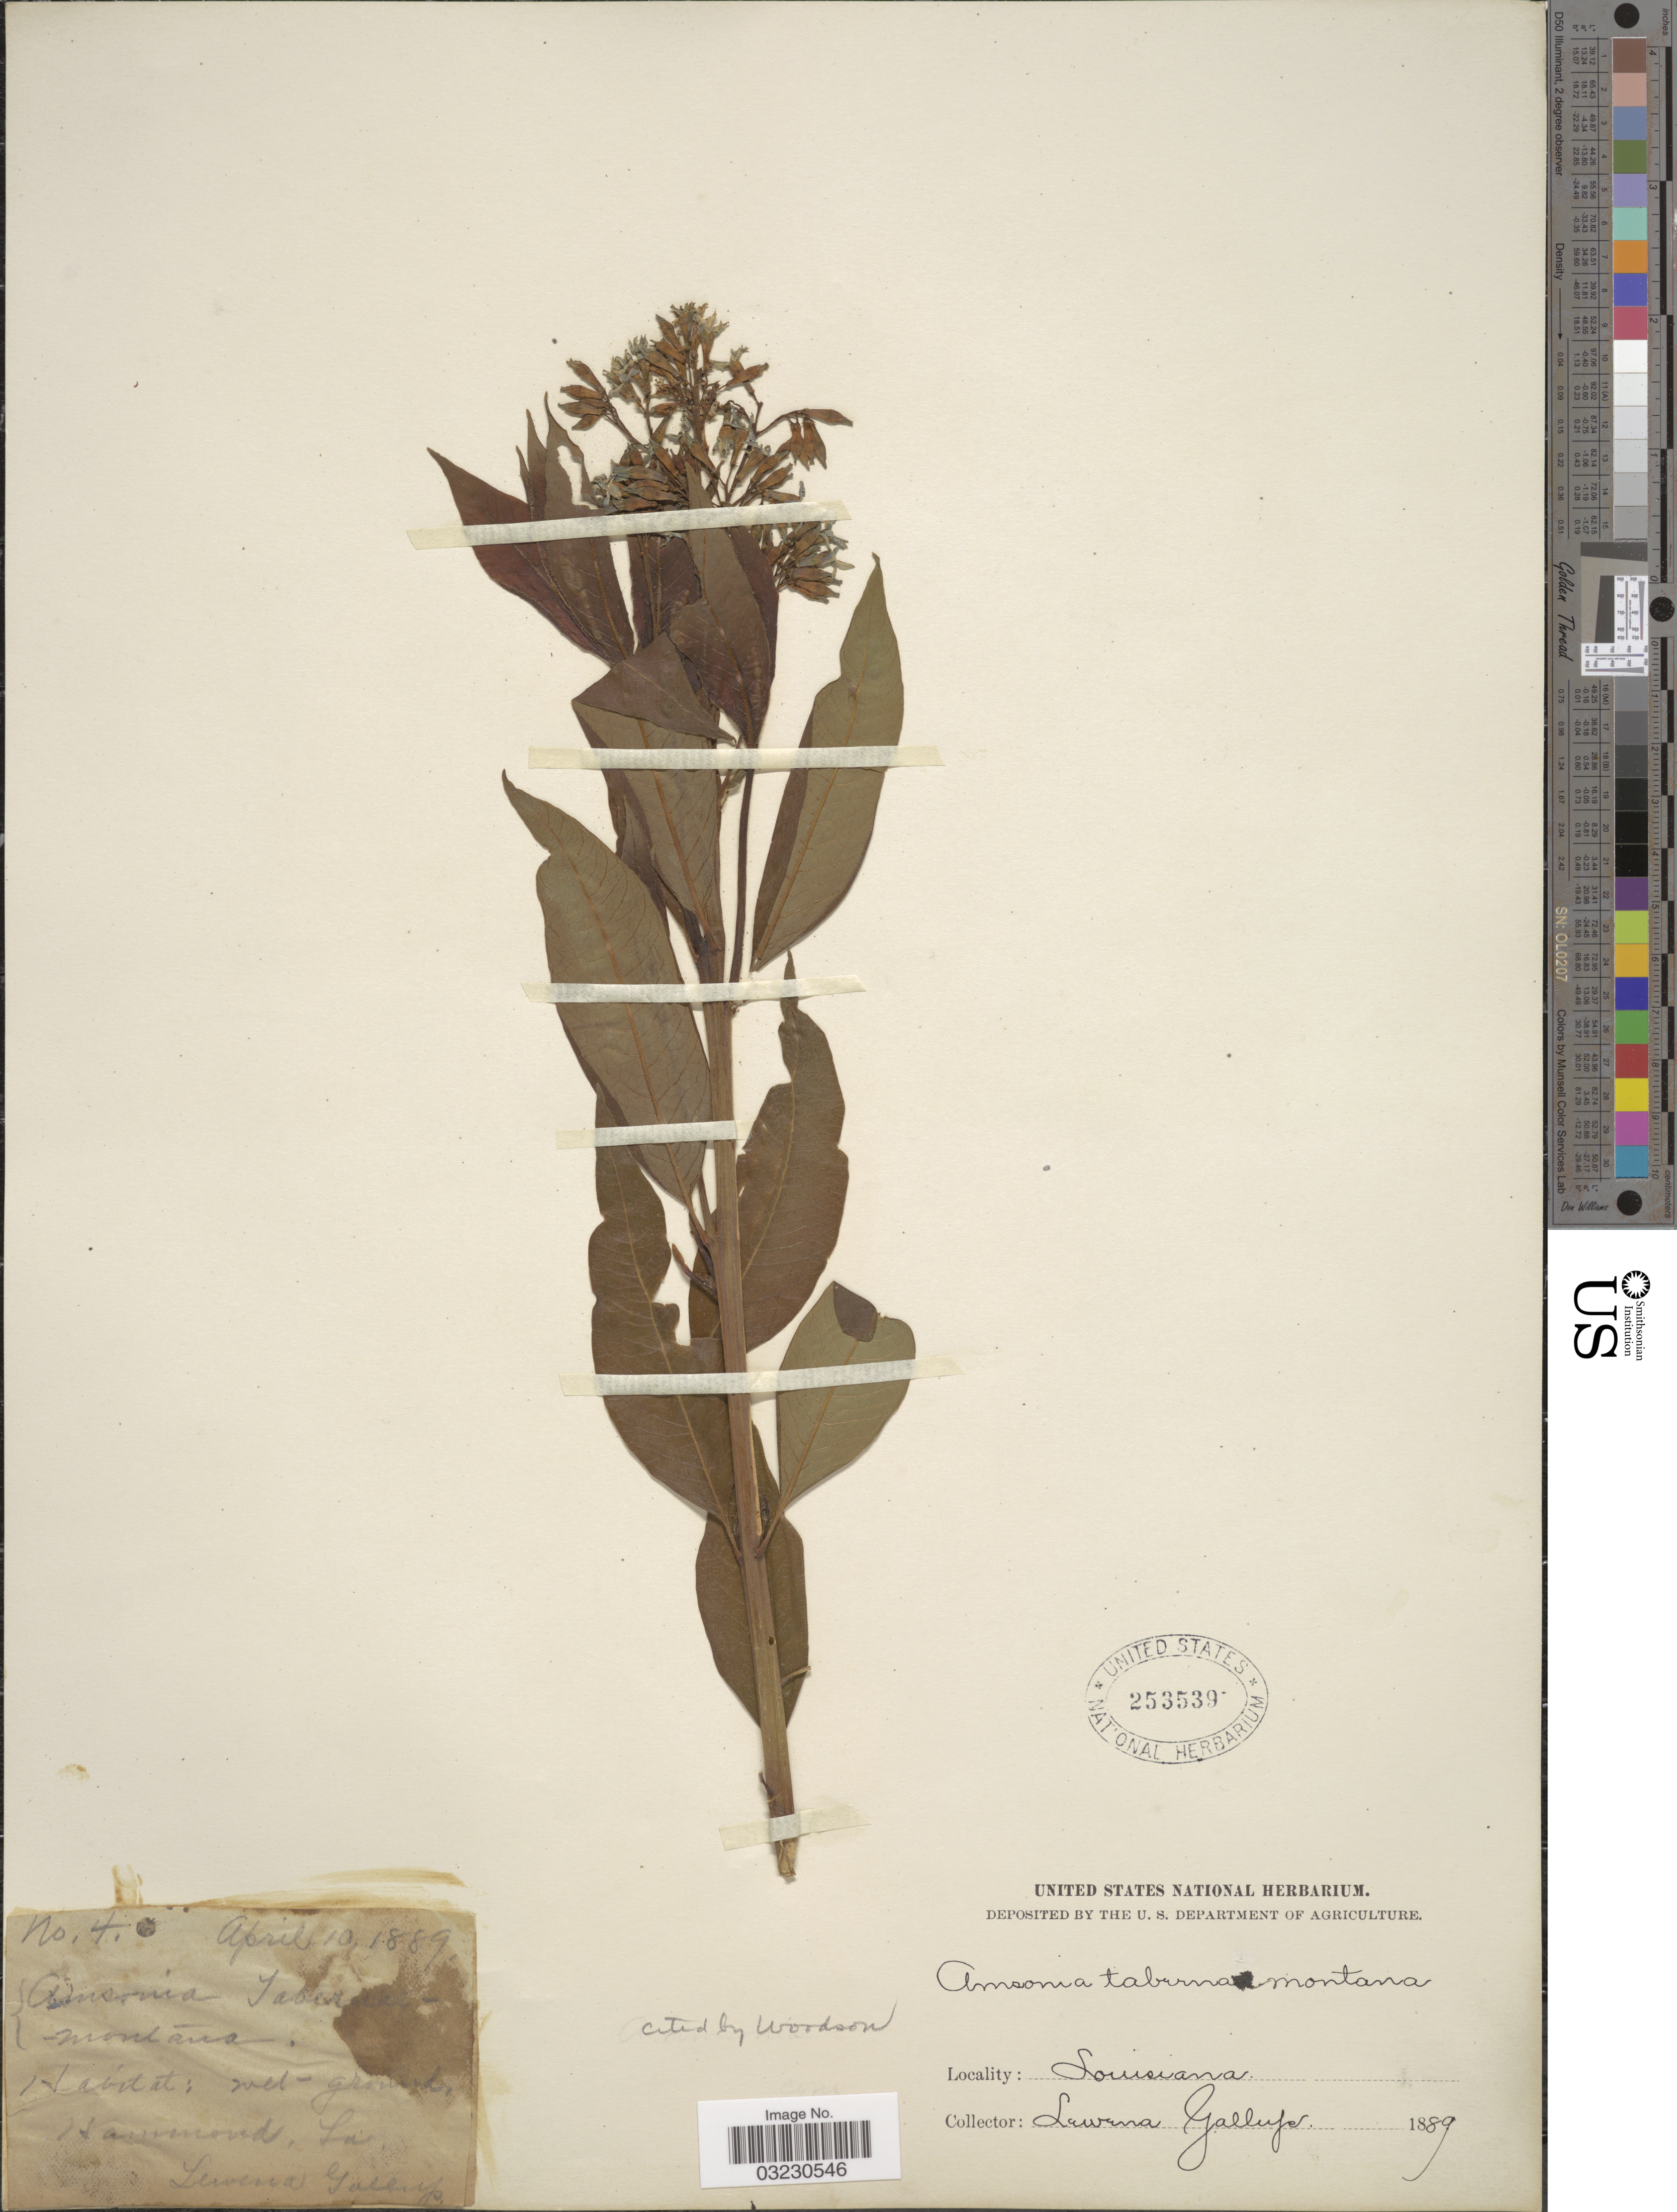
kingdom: Plantae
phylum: Tracheophyta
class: Magnoliopsida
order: Gentianales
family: Apocynaceae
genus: Amsonia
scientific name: Amsonia tabernaemontana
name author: Walter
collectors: L. Gallup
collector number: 40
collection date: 1889-04-10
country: United States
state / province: Louisiana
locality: Hammond.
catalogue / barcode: US 253539